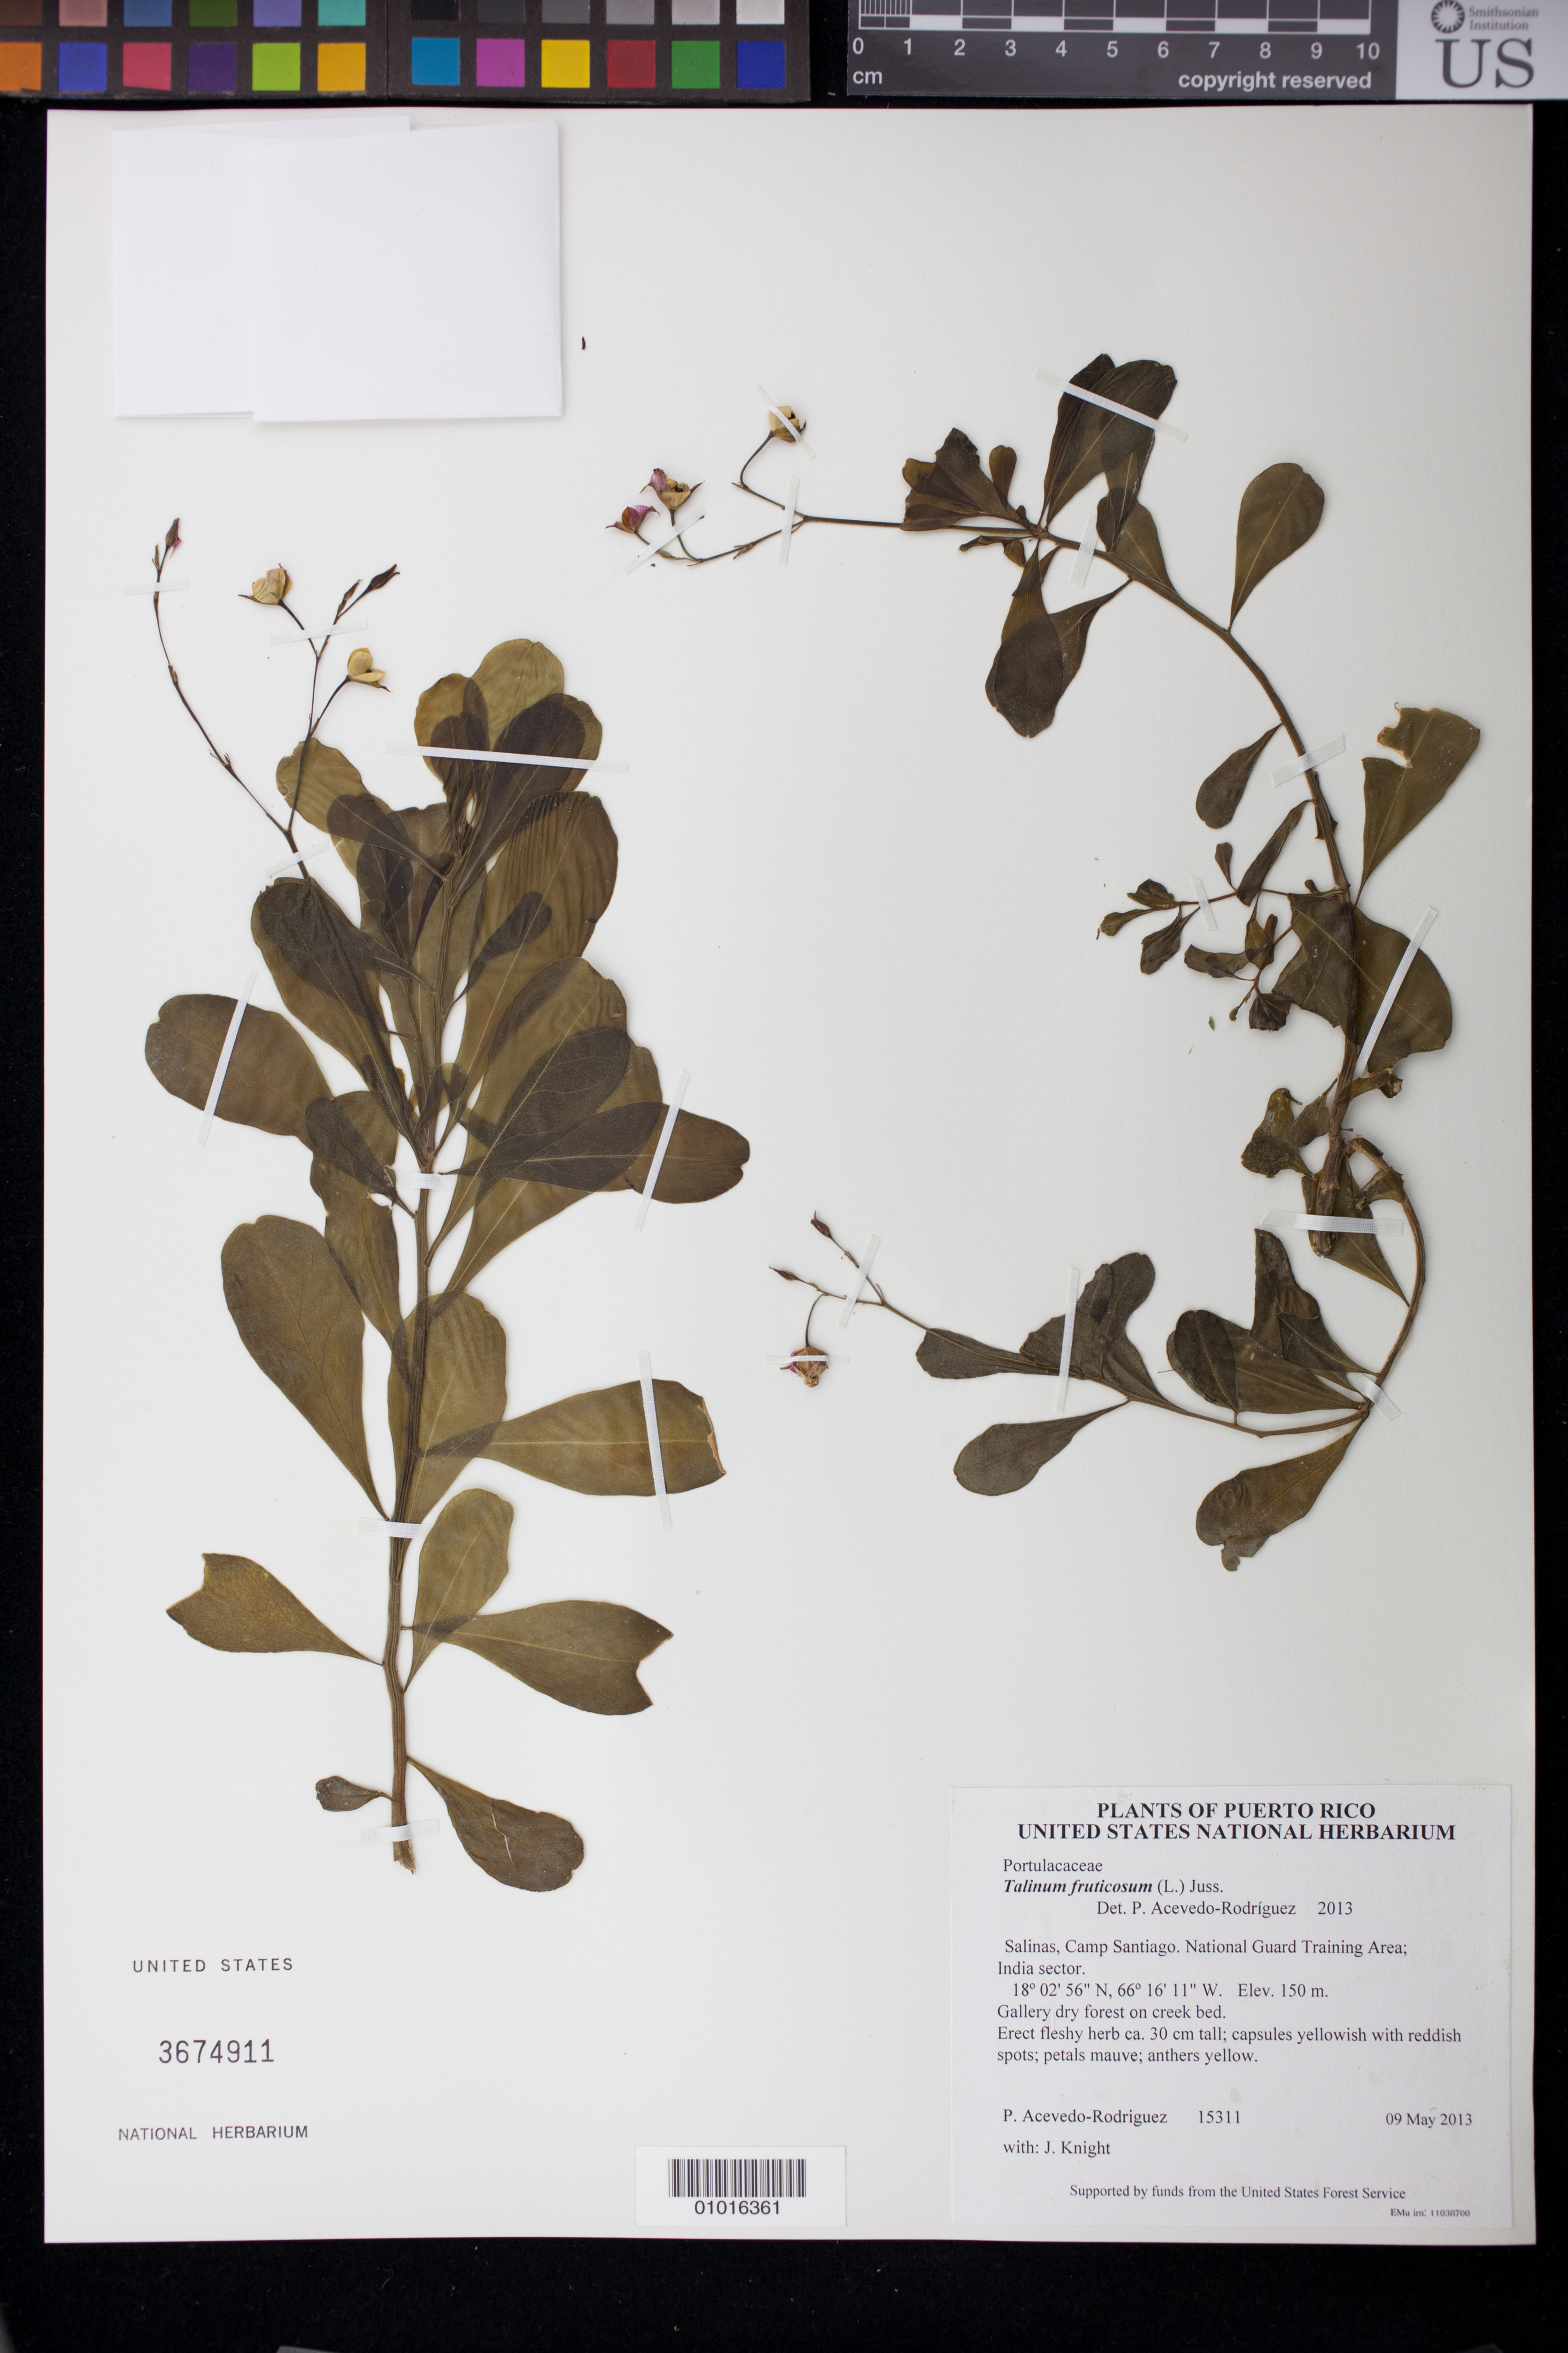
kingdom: Plantae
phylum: Tracheophyta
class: Magnoliopsida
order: Caryophyllales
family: Talinaceae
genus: Talinum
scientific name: Talinum fruticosum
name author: (L.) Juss.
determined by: Acevedo-Rodríguez, P., (BOT), Smithsonian Institution - National Museum of Natural History (UNITED STATES)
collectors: P. Acevedo-Rodr. & J. Knight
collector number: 15311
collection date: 2013-05-09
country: Puerto Rico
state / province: Salinas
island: Puerto Rico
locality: Camp Santiago. National Guard Training Area; India sector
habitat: Gallery dry forest on creek bed.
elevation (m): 150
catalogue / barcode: US 3674911